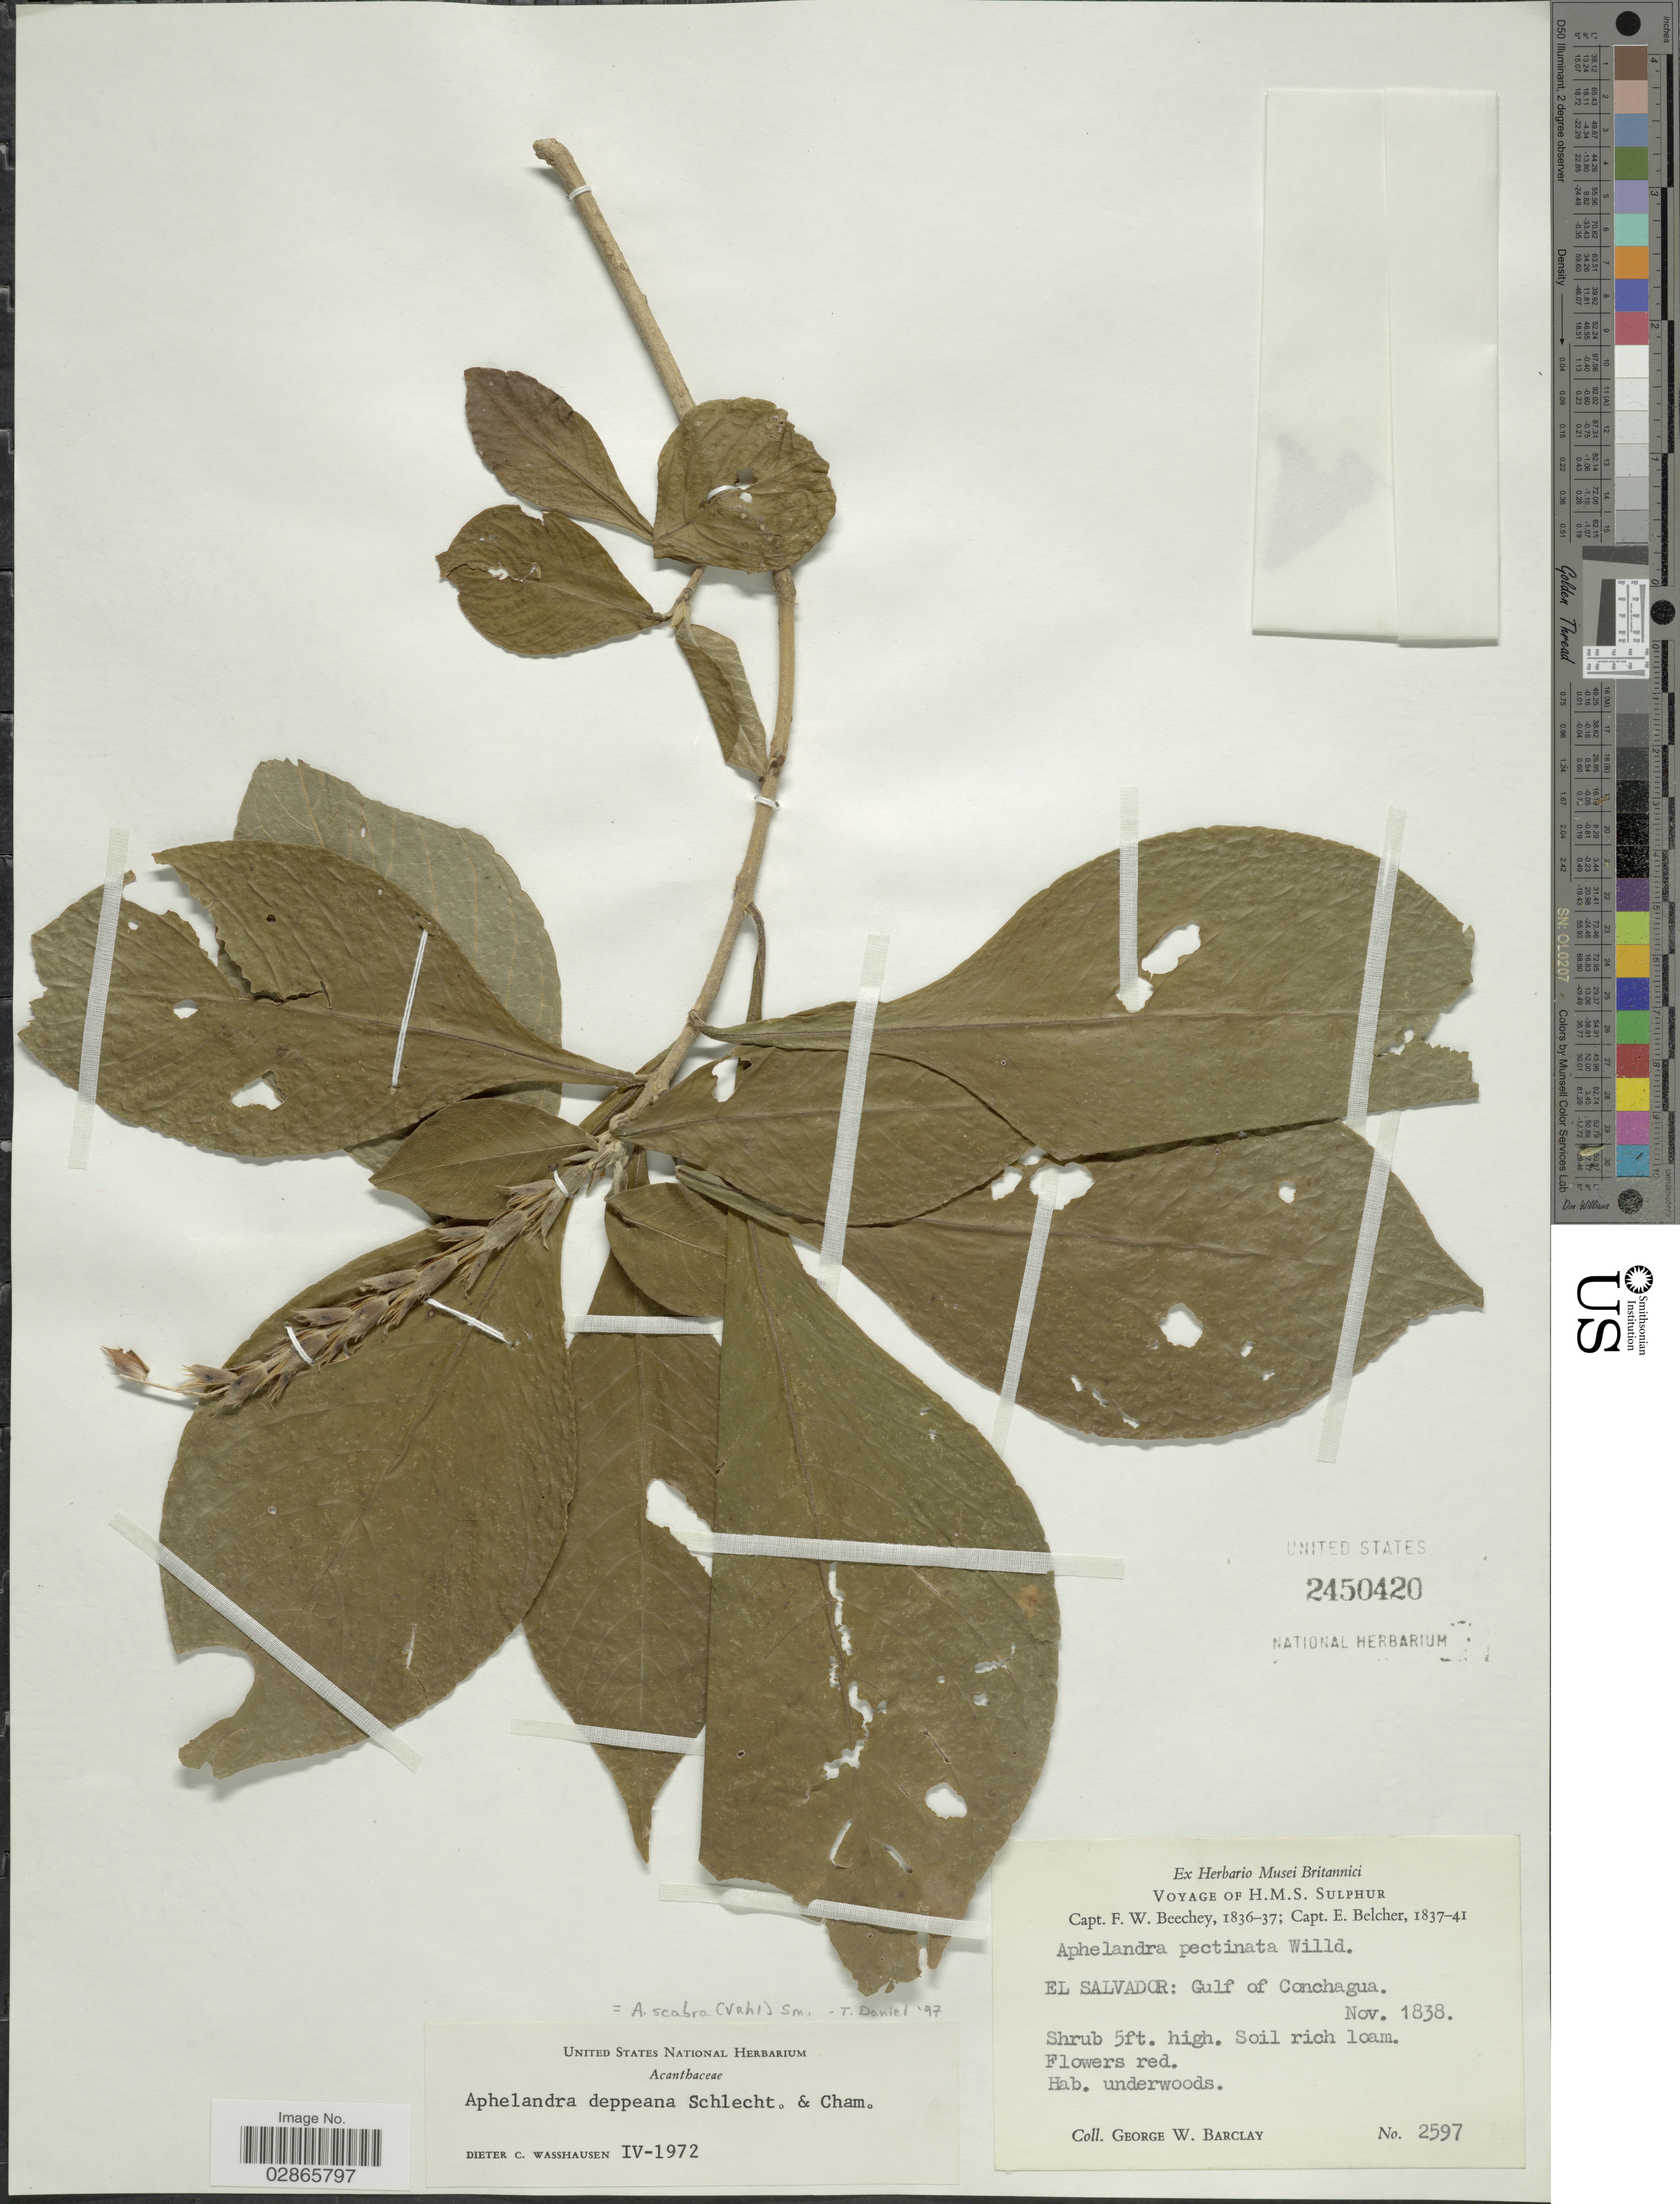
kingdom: Plantae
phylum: Tracheophyta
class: Magnoliopsida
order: Lamiales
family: Acanthaceae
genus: Aphelandra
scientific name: Aphelandra deppeana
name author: Schltdl. & Cham.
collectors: G. W. Barclay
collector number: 2597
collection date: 1838-11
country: El Salvador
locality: Gulf of Conchagua.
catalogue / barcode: US 2450420